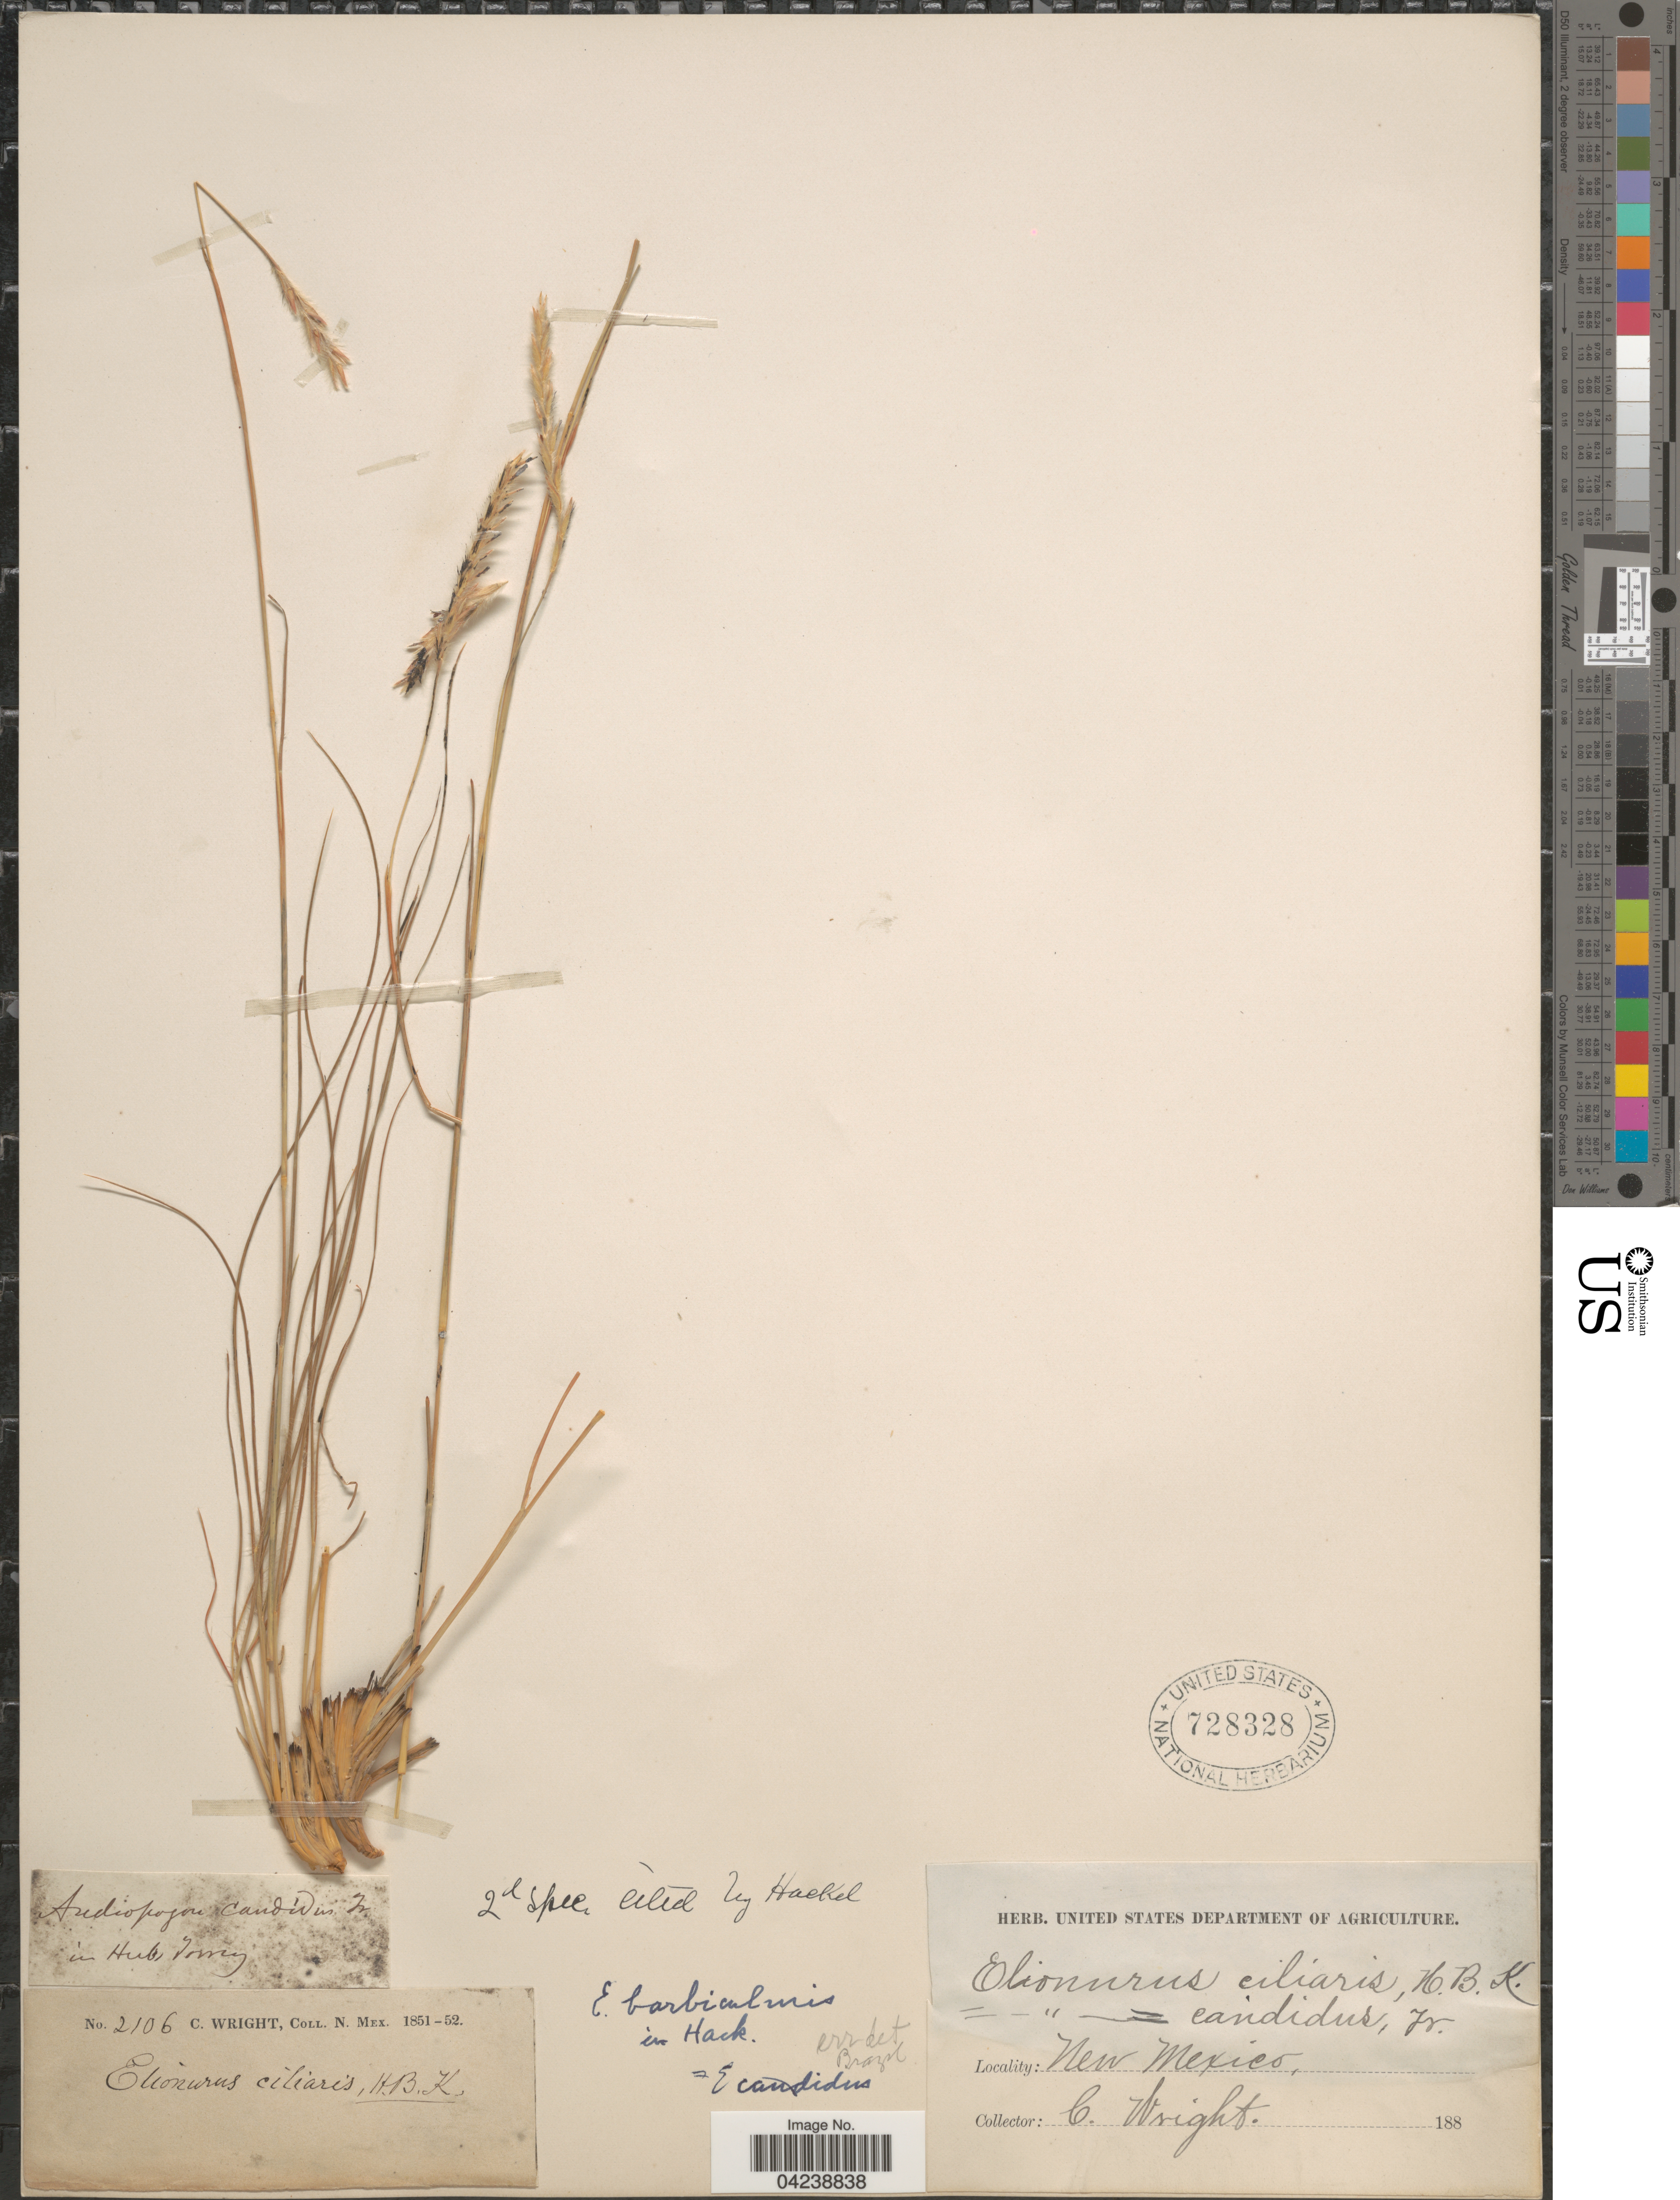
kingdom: Plantae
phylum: Tracheophyta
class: Liliopsida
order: Poales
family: Poaceae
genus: Elionurus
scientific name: Elionurus barbiculmis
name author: Hack. in A. DC.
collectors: C. Wright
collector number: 2106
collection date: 1851/1852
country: United States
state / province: New Mexico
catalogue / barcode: US 728328